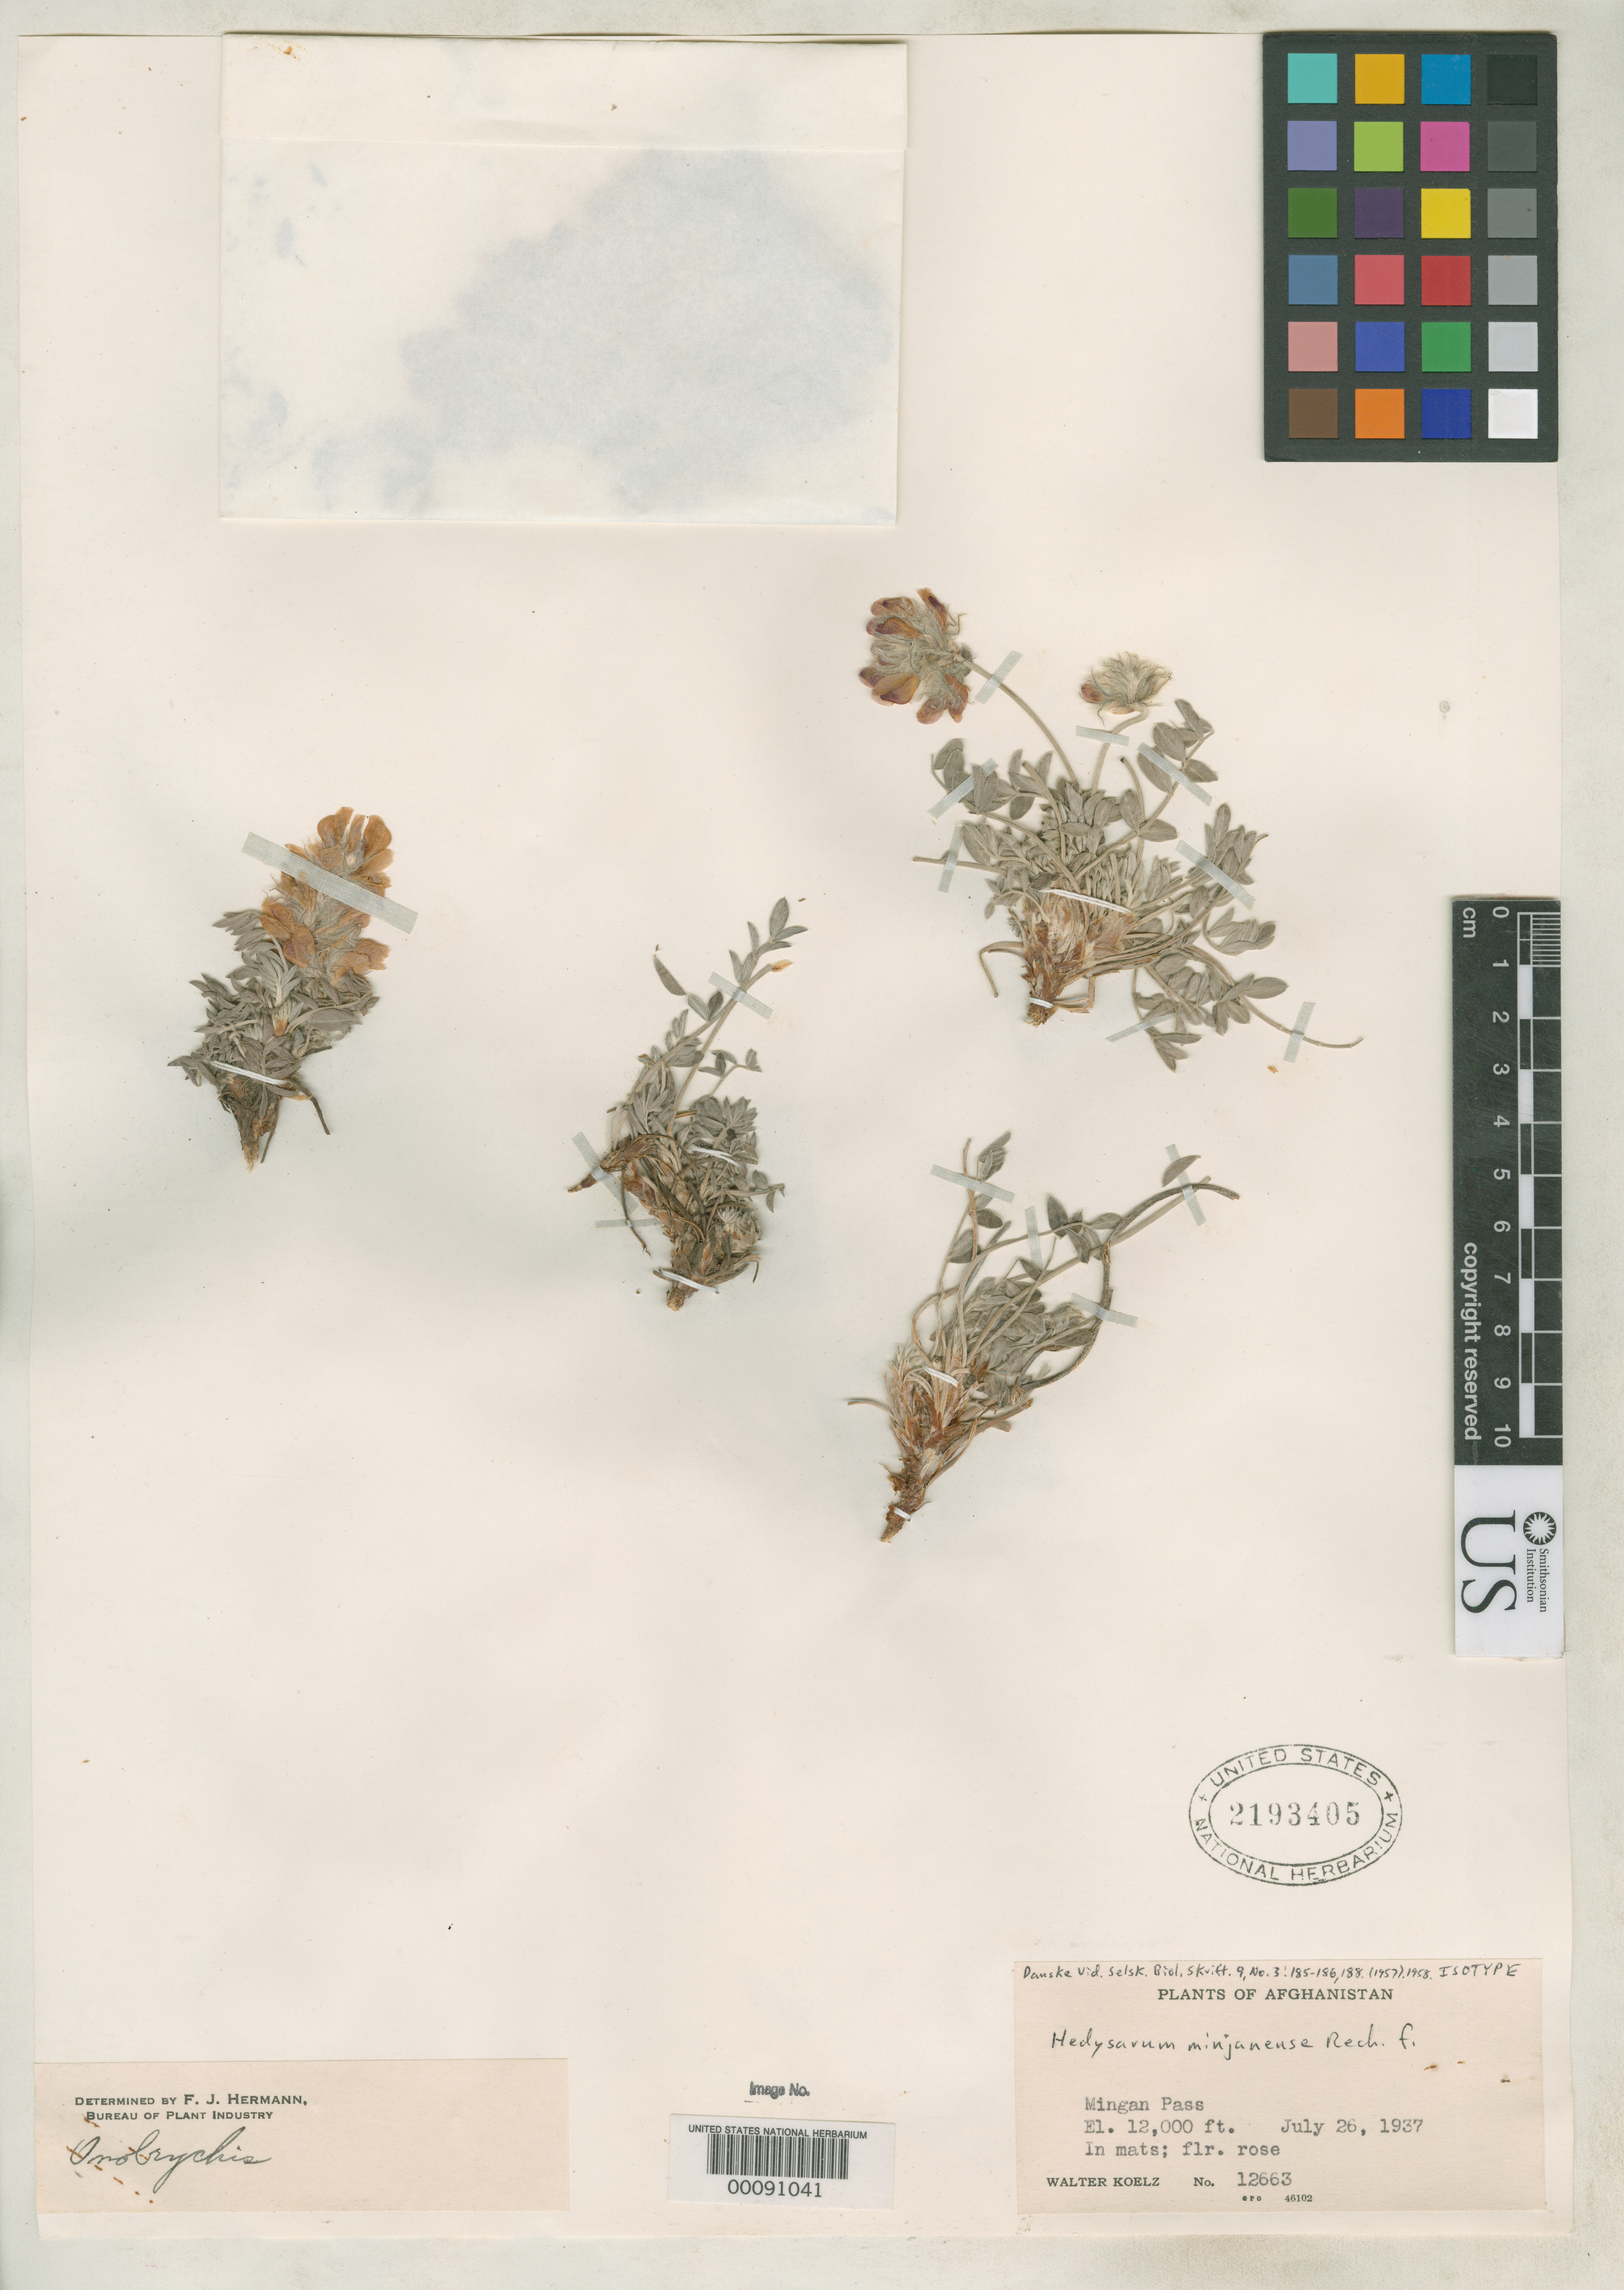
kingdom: Plantae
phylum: Tracheophyta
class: Magnoliopsida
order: Fabales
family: Fabaceae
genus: Hedysarum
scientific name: Hedysarum minjanense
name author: Rech. f.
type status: Isotype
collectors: W. N. Koelz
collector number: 12663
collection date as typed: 26 Jul 1937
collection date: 1937-07-26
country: Afghanistan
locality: Mingan Pass.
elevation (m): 3658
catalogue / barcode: US 2193405